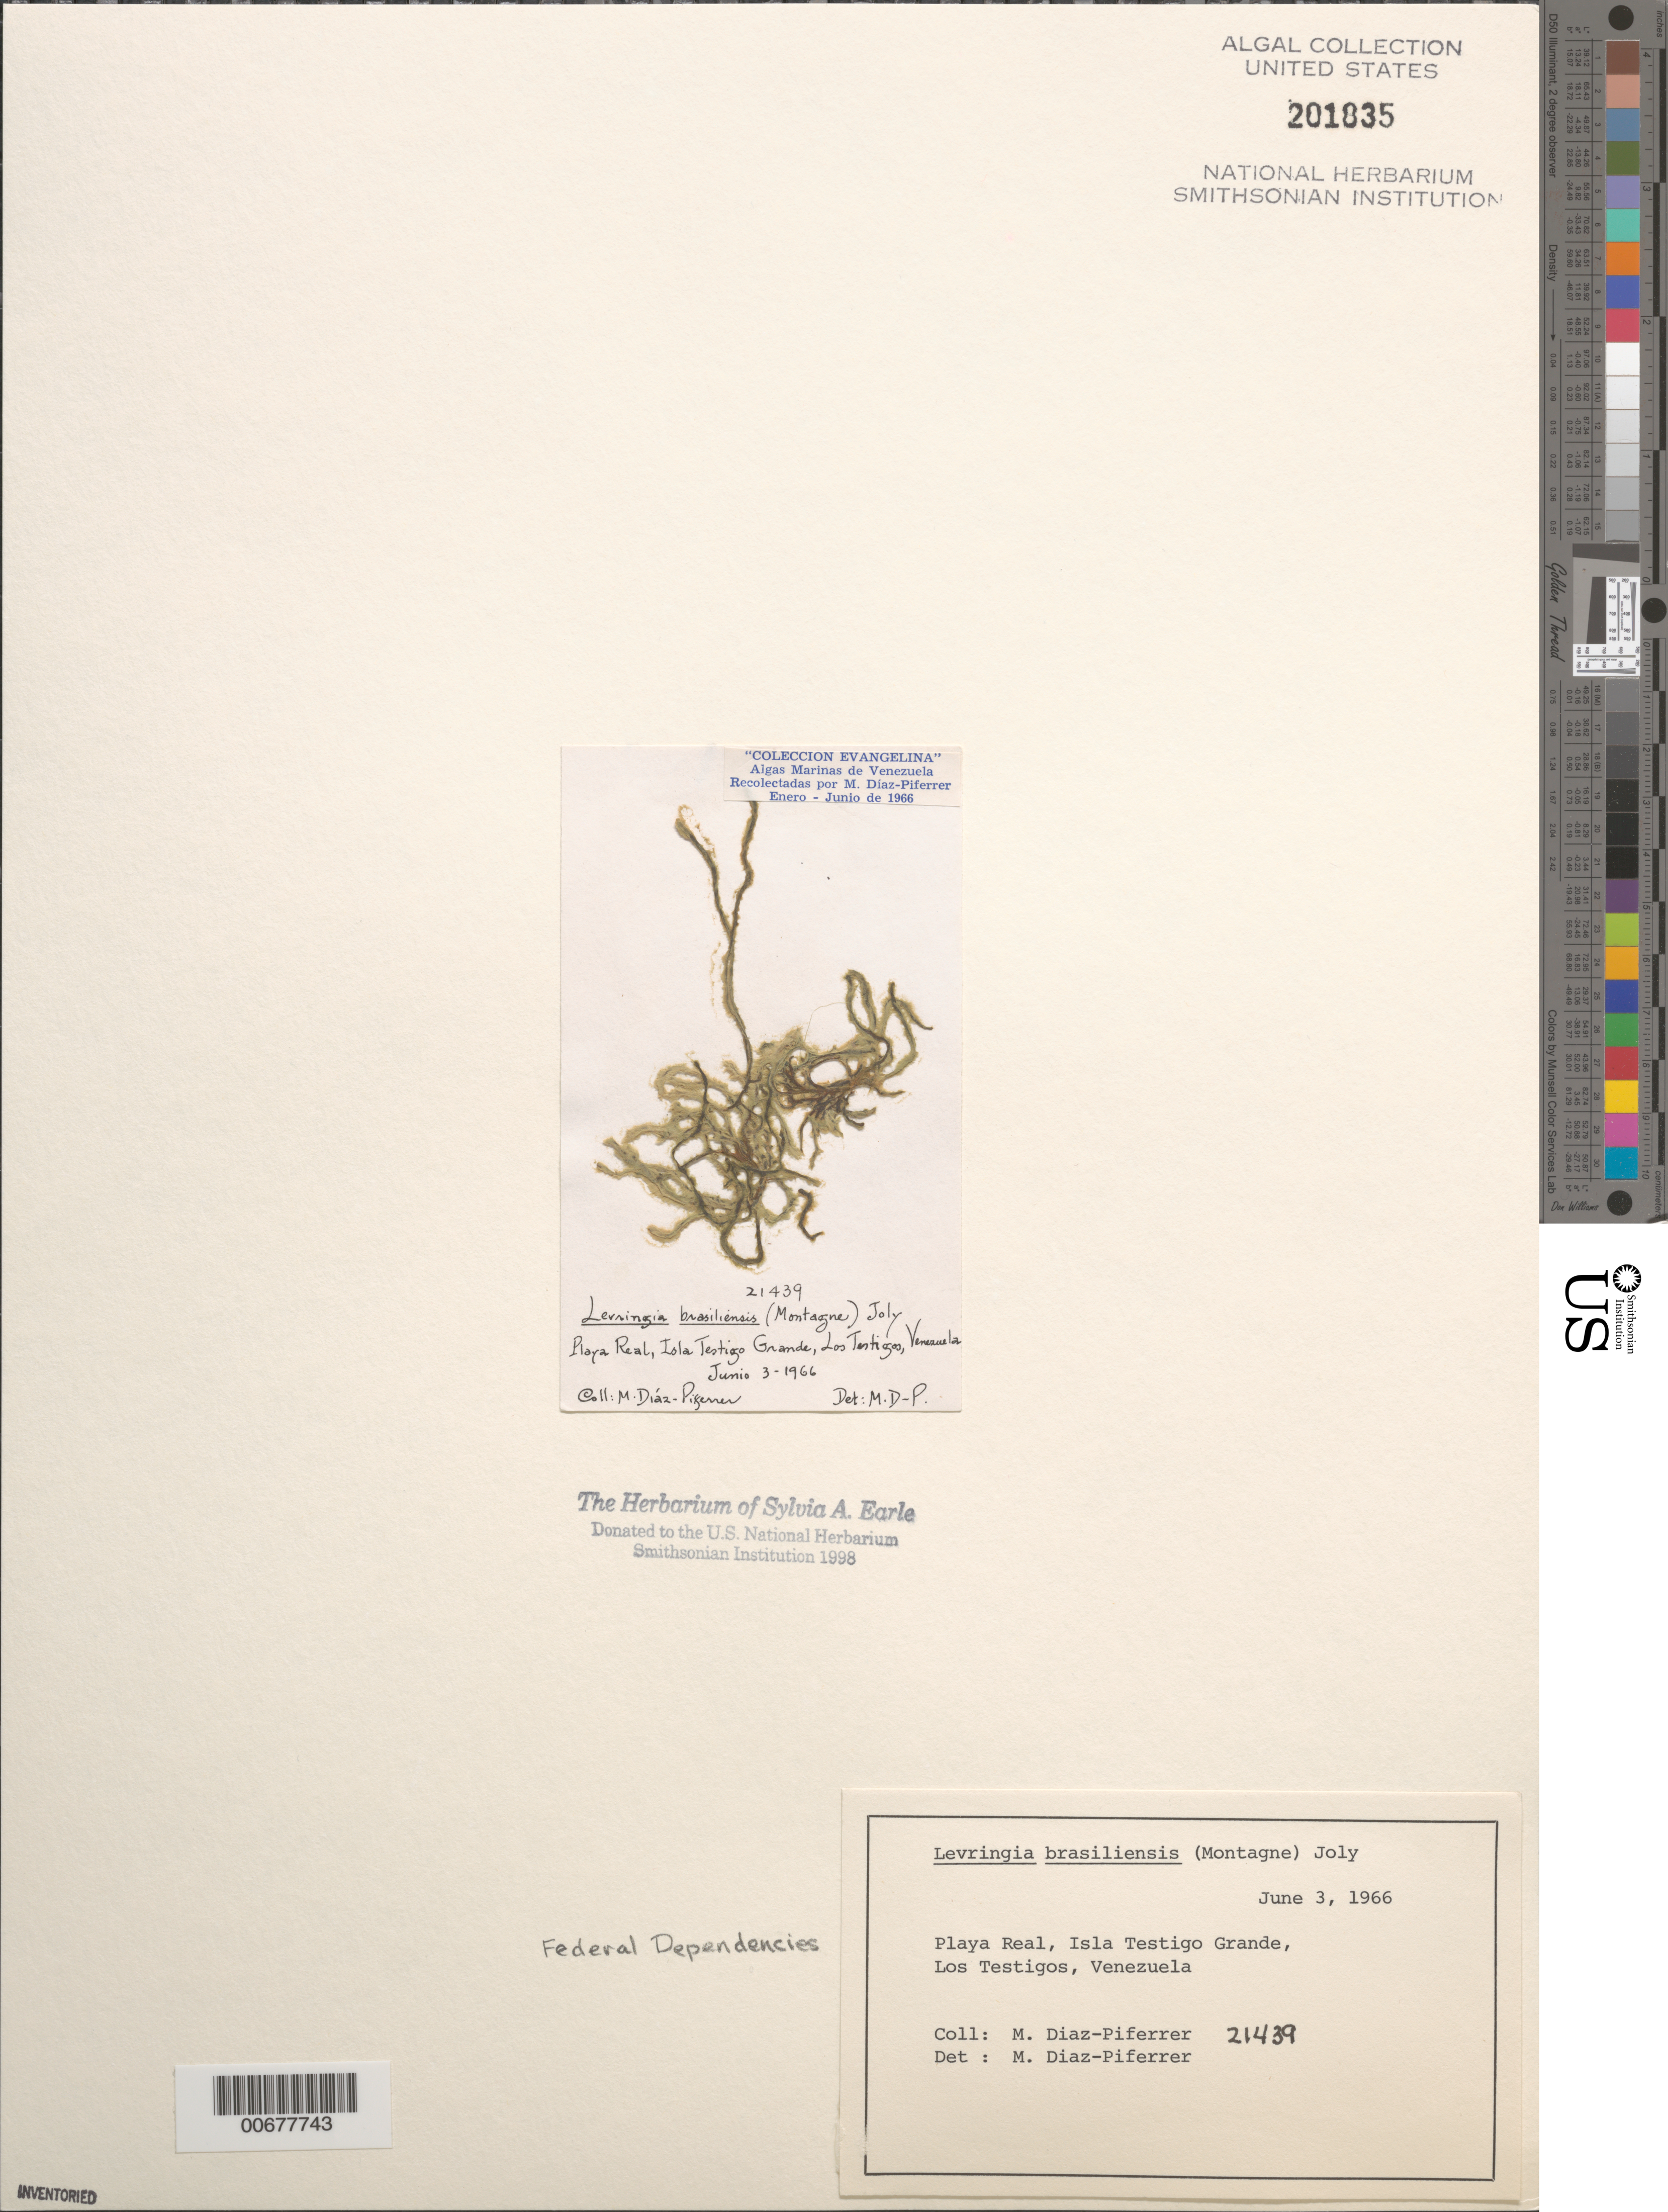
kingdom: Chromista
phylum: Ochrophyta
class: Phaeophyceae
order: Ectocarpales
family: Chordariaceae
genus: Levringia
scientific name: Levringia brasiliensis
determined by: Diaz-Piferrer, M.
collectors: M. Diaz-Piferrer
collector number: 21439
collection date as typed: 03 Jun 1966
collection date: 1966-06-03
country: Venezuela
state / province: Dependencias Federales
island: Isla Testigo Grande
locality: Playa Real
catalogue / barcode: US 201835